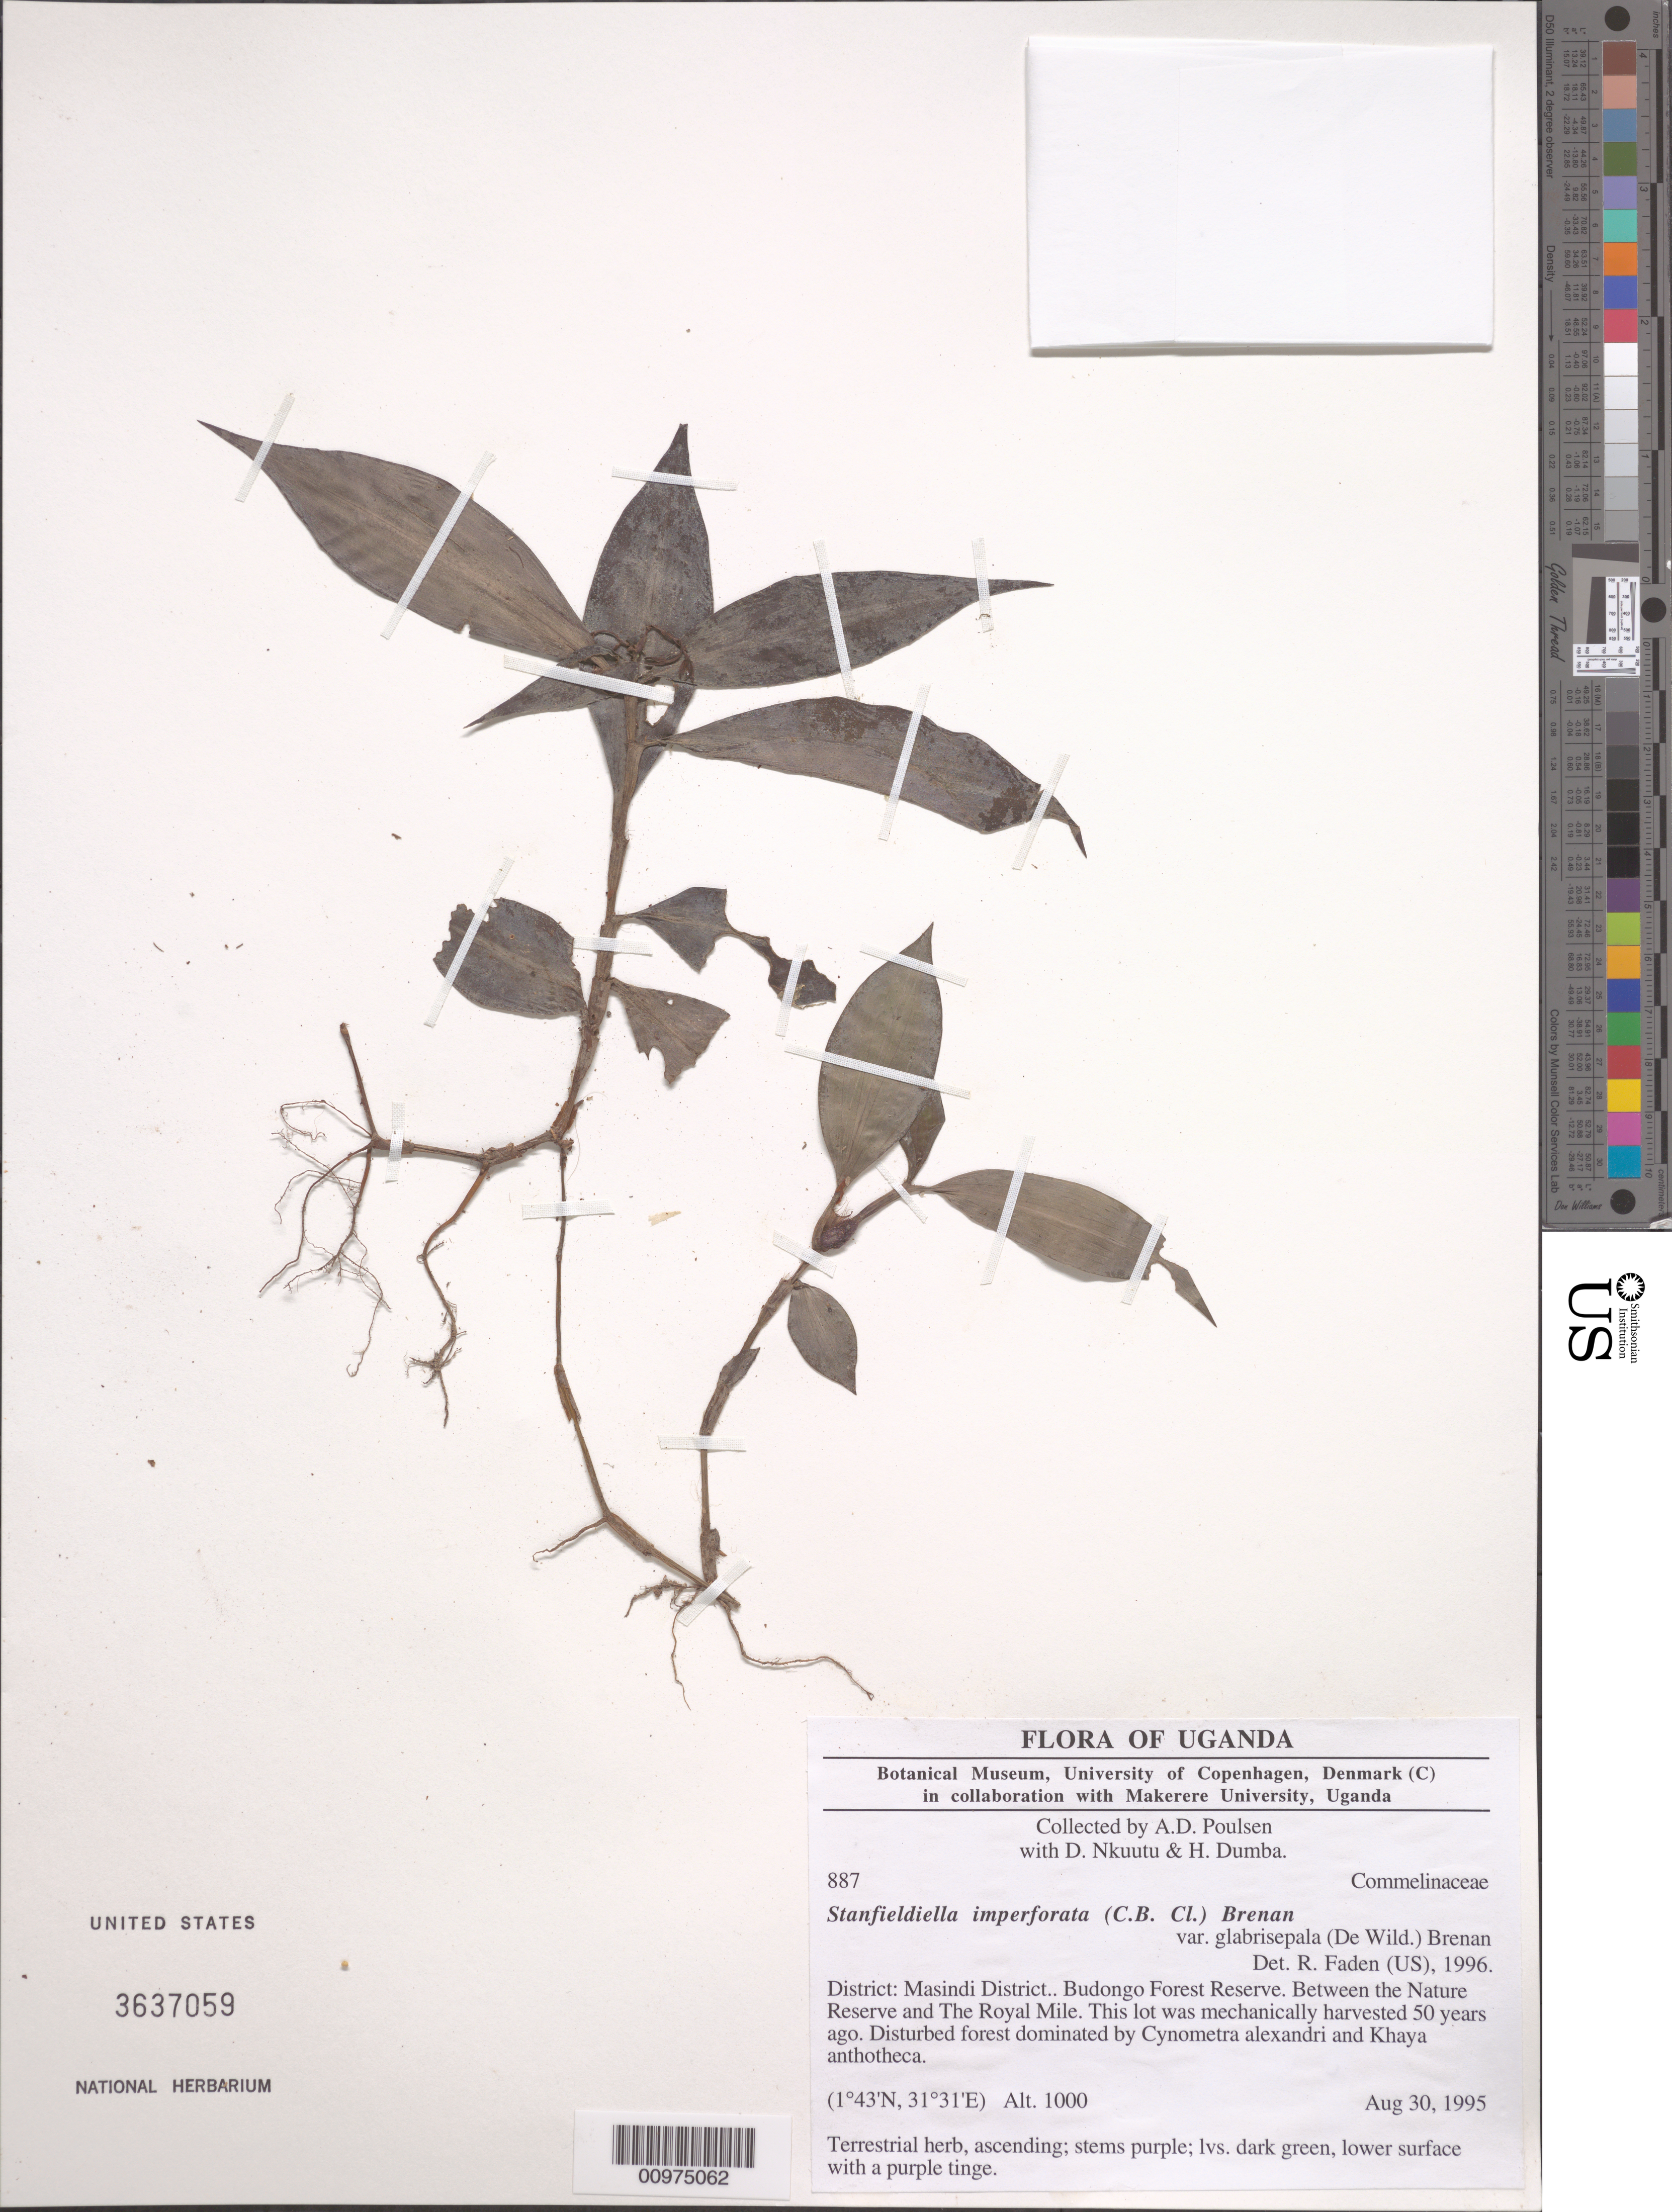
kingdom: Plantae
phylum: Tracheophyta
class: Liliopsida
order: Commelinales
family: Commelinaceae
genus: Stanfieldiella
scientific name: Stanfieldiella imperforata var. glabrisepala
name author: (De Wild.) Brenan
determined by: Faden, Robert B., (US), Smithsonian Institution - National Museum of Natural History (UNITED STATES)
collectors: A. Poulsen et al.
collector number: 887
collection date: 1995-08-30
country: Uganda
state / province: Western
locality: Budongo Forest Reserve. Between the Nature Reserve and The Royal Mile. This lot was mechanically harvested 50 years ago.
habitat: Disturbed forest dominated by Cynometra alexandri and Khaya anthotheca.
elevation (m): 1000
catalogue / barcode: US 3637059